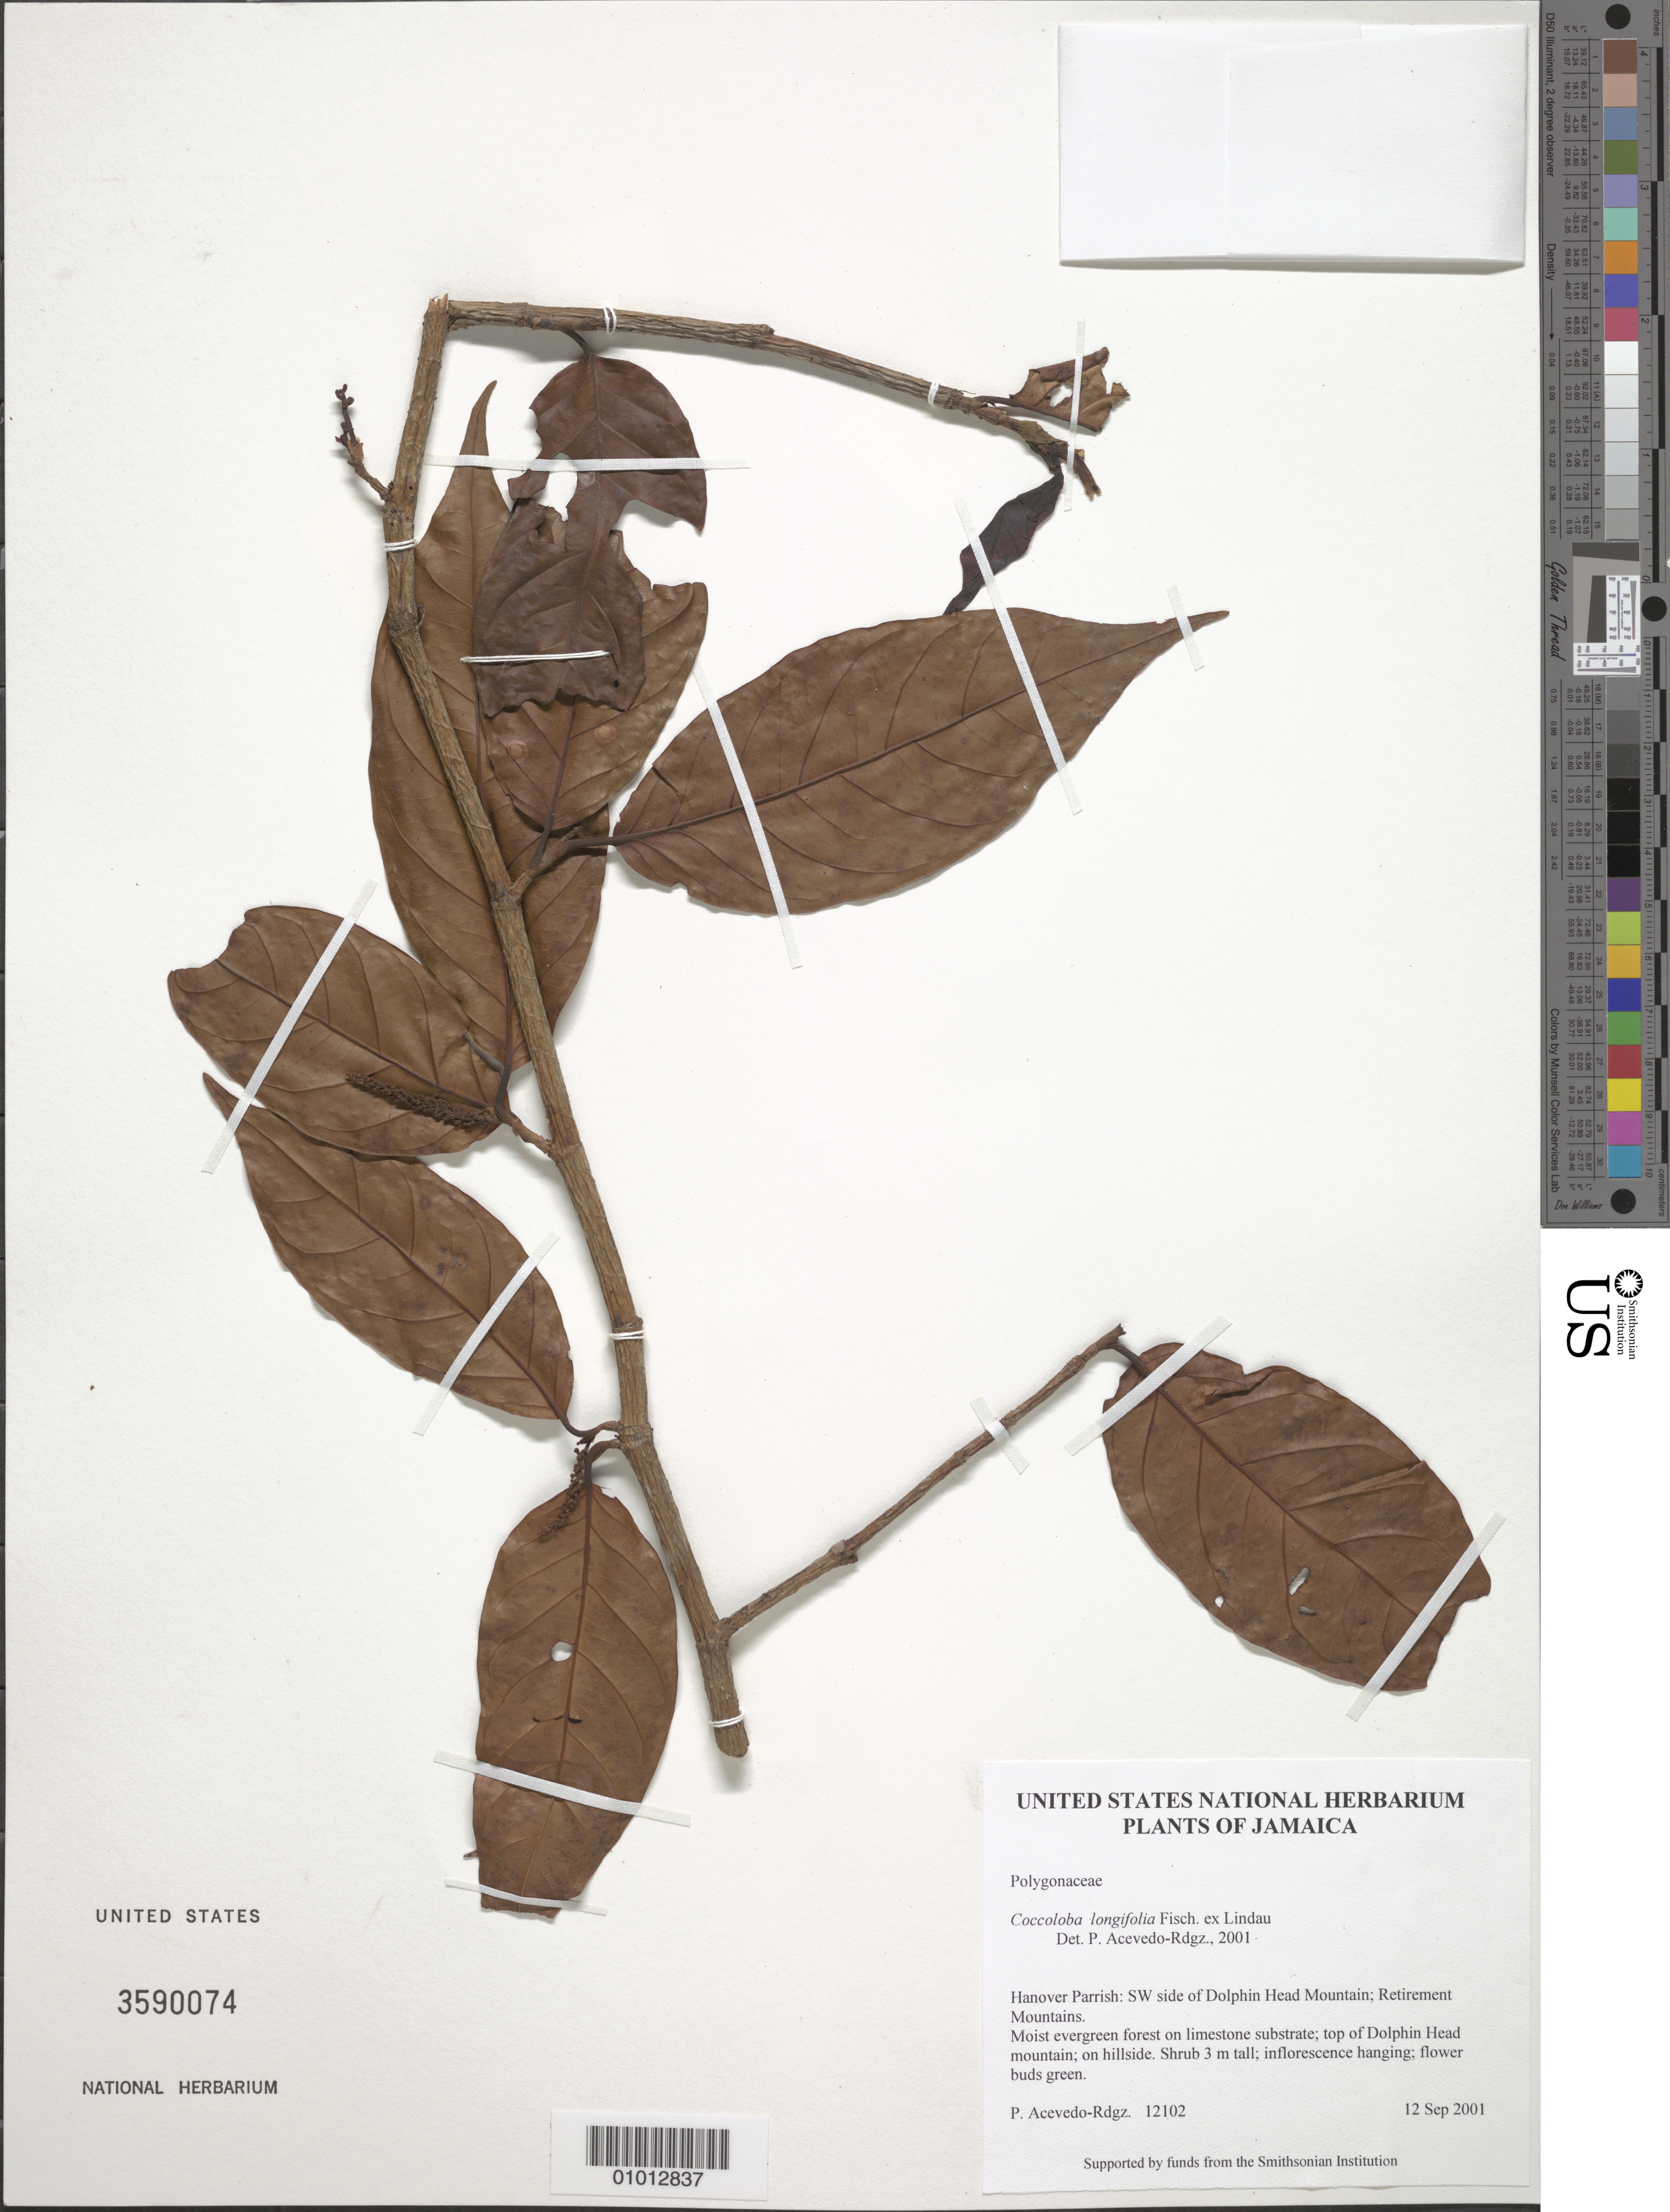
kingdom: Plantae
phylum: Tracheophyta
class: Magnoliopsida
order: Caryophyllales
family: Polygonaceae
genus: Coccoloba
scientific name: Coccoloba longifolia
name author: Fisch. ex Lindau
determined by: Acevedo-Rodríguez, P., (BOT), Smithsonian Institution - National Museum of Natural History (UNITED STATES)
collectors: P. Acevedo-Rodr.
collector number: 12102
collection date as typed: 12 Sep 2001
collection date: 2001-09-12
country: Jamaica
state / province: Hanover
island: Jamaica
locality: Hanover Parrish: SW side of Dolphin Head Mountain; Retirement Mountains.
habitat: Moist evergreen forest on limestone substrate; top of Dolphin Head mountain; on hillside.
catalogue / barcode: US 3590074